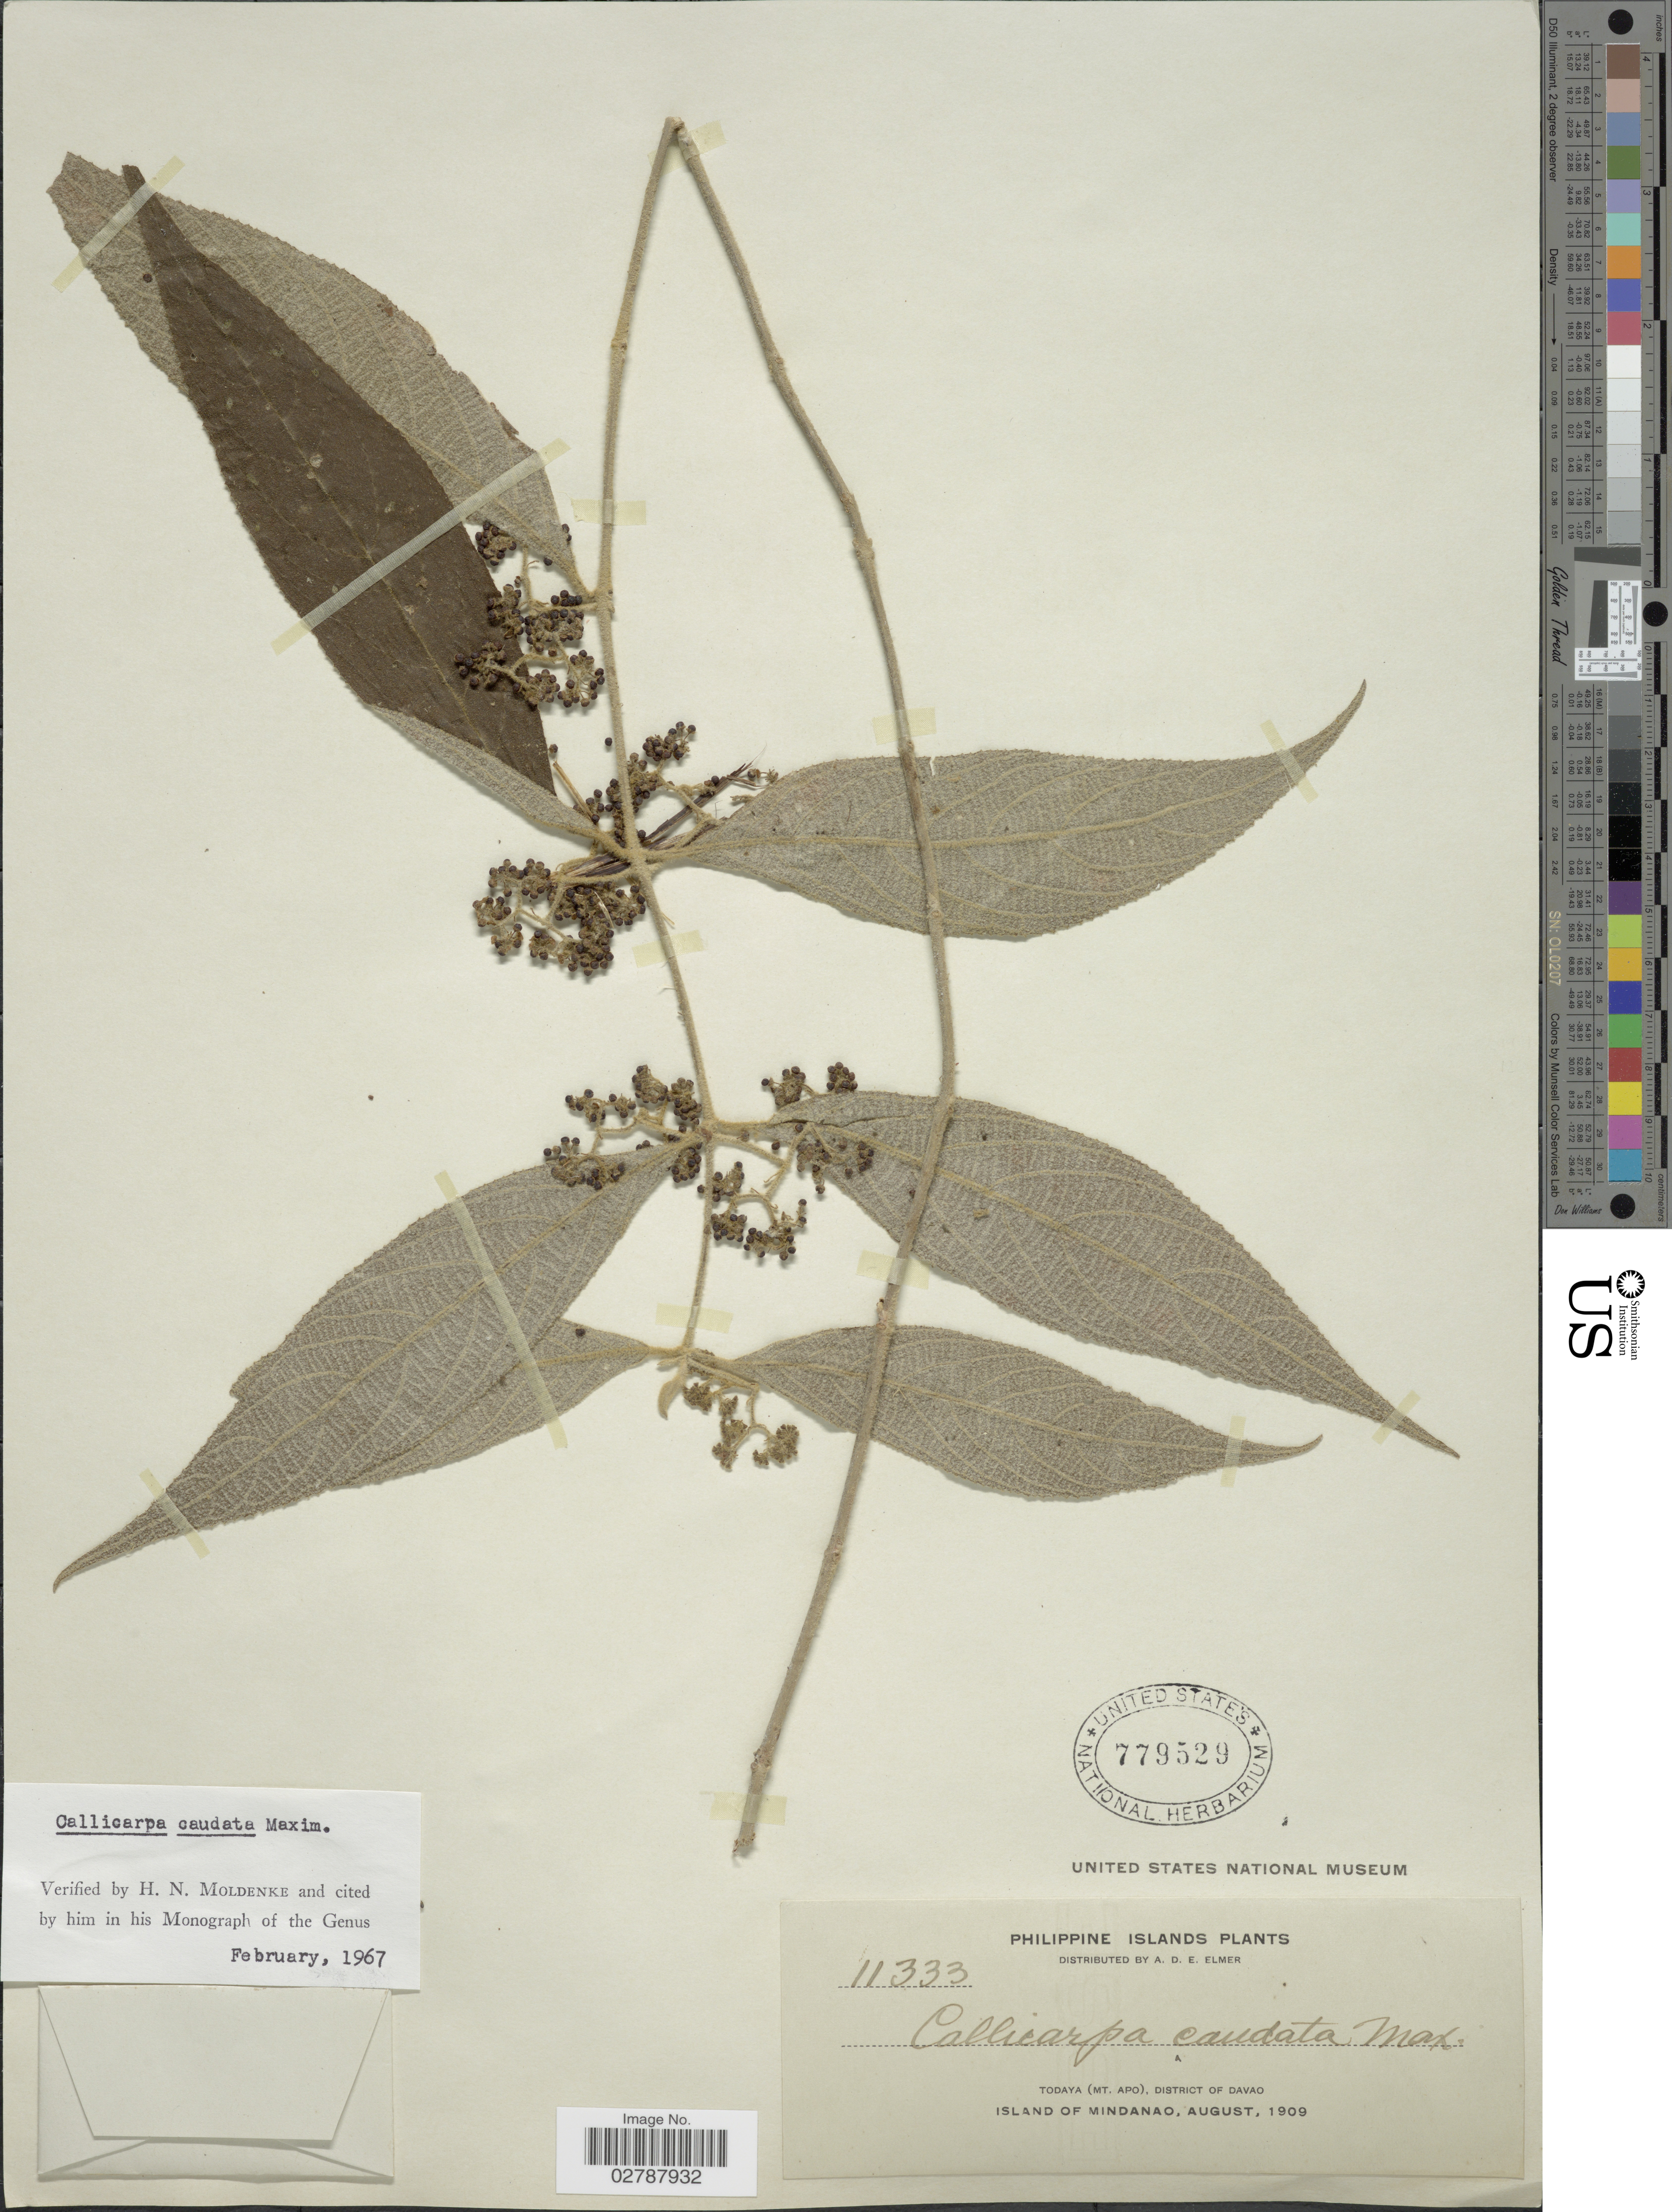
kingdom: Plantae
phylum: Tracheophyta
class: Magnoliopsida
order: Lamiales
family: Lamiaceae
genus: Callicarpa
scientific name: Callicarpa caudata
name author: Maxim.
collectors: A. D. E. Elmer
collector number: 11333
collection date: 1909-08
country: Philippines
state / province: Davao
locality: Philippine Islands. Todaya (Mt. Apo), District of Davao. Island of Mindanao.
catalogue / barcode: US 779529